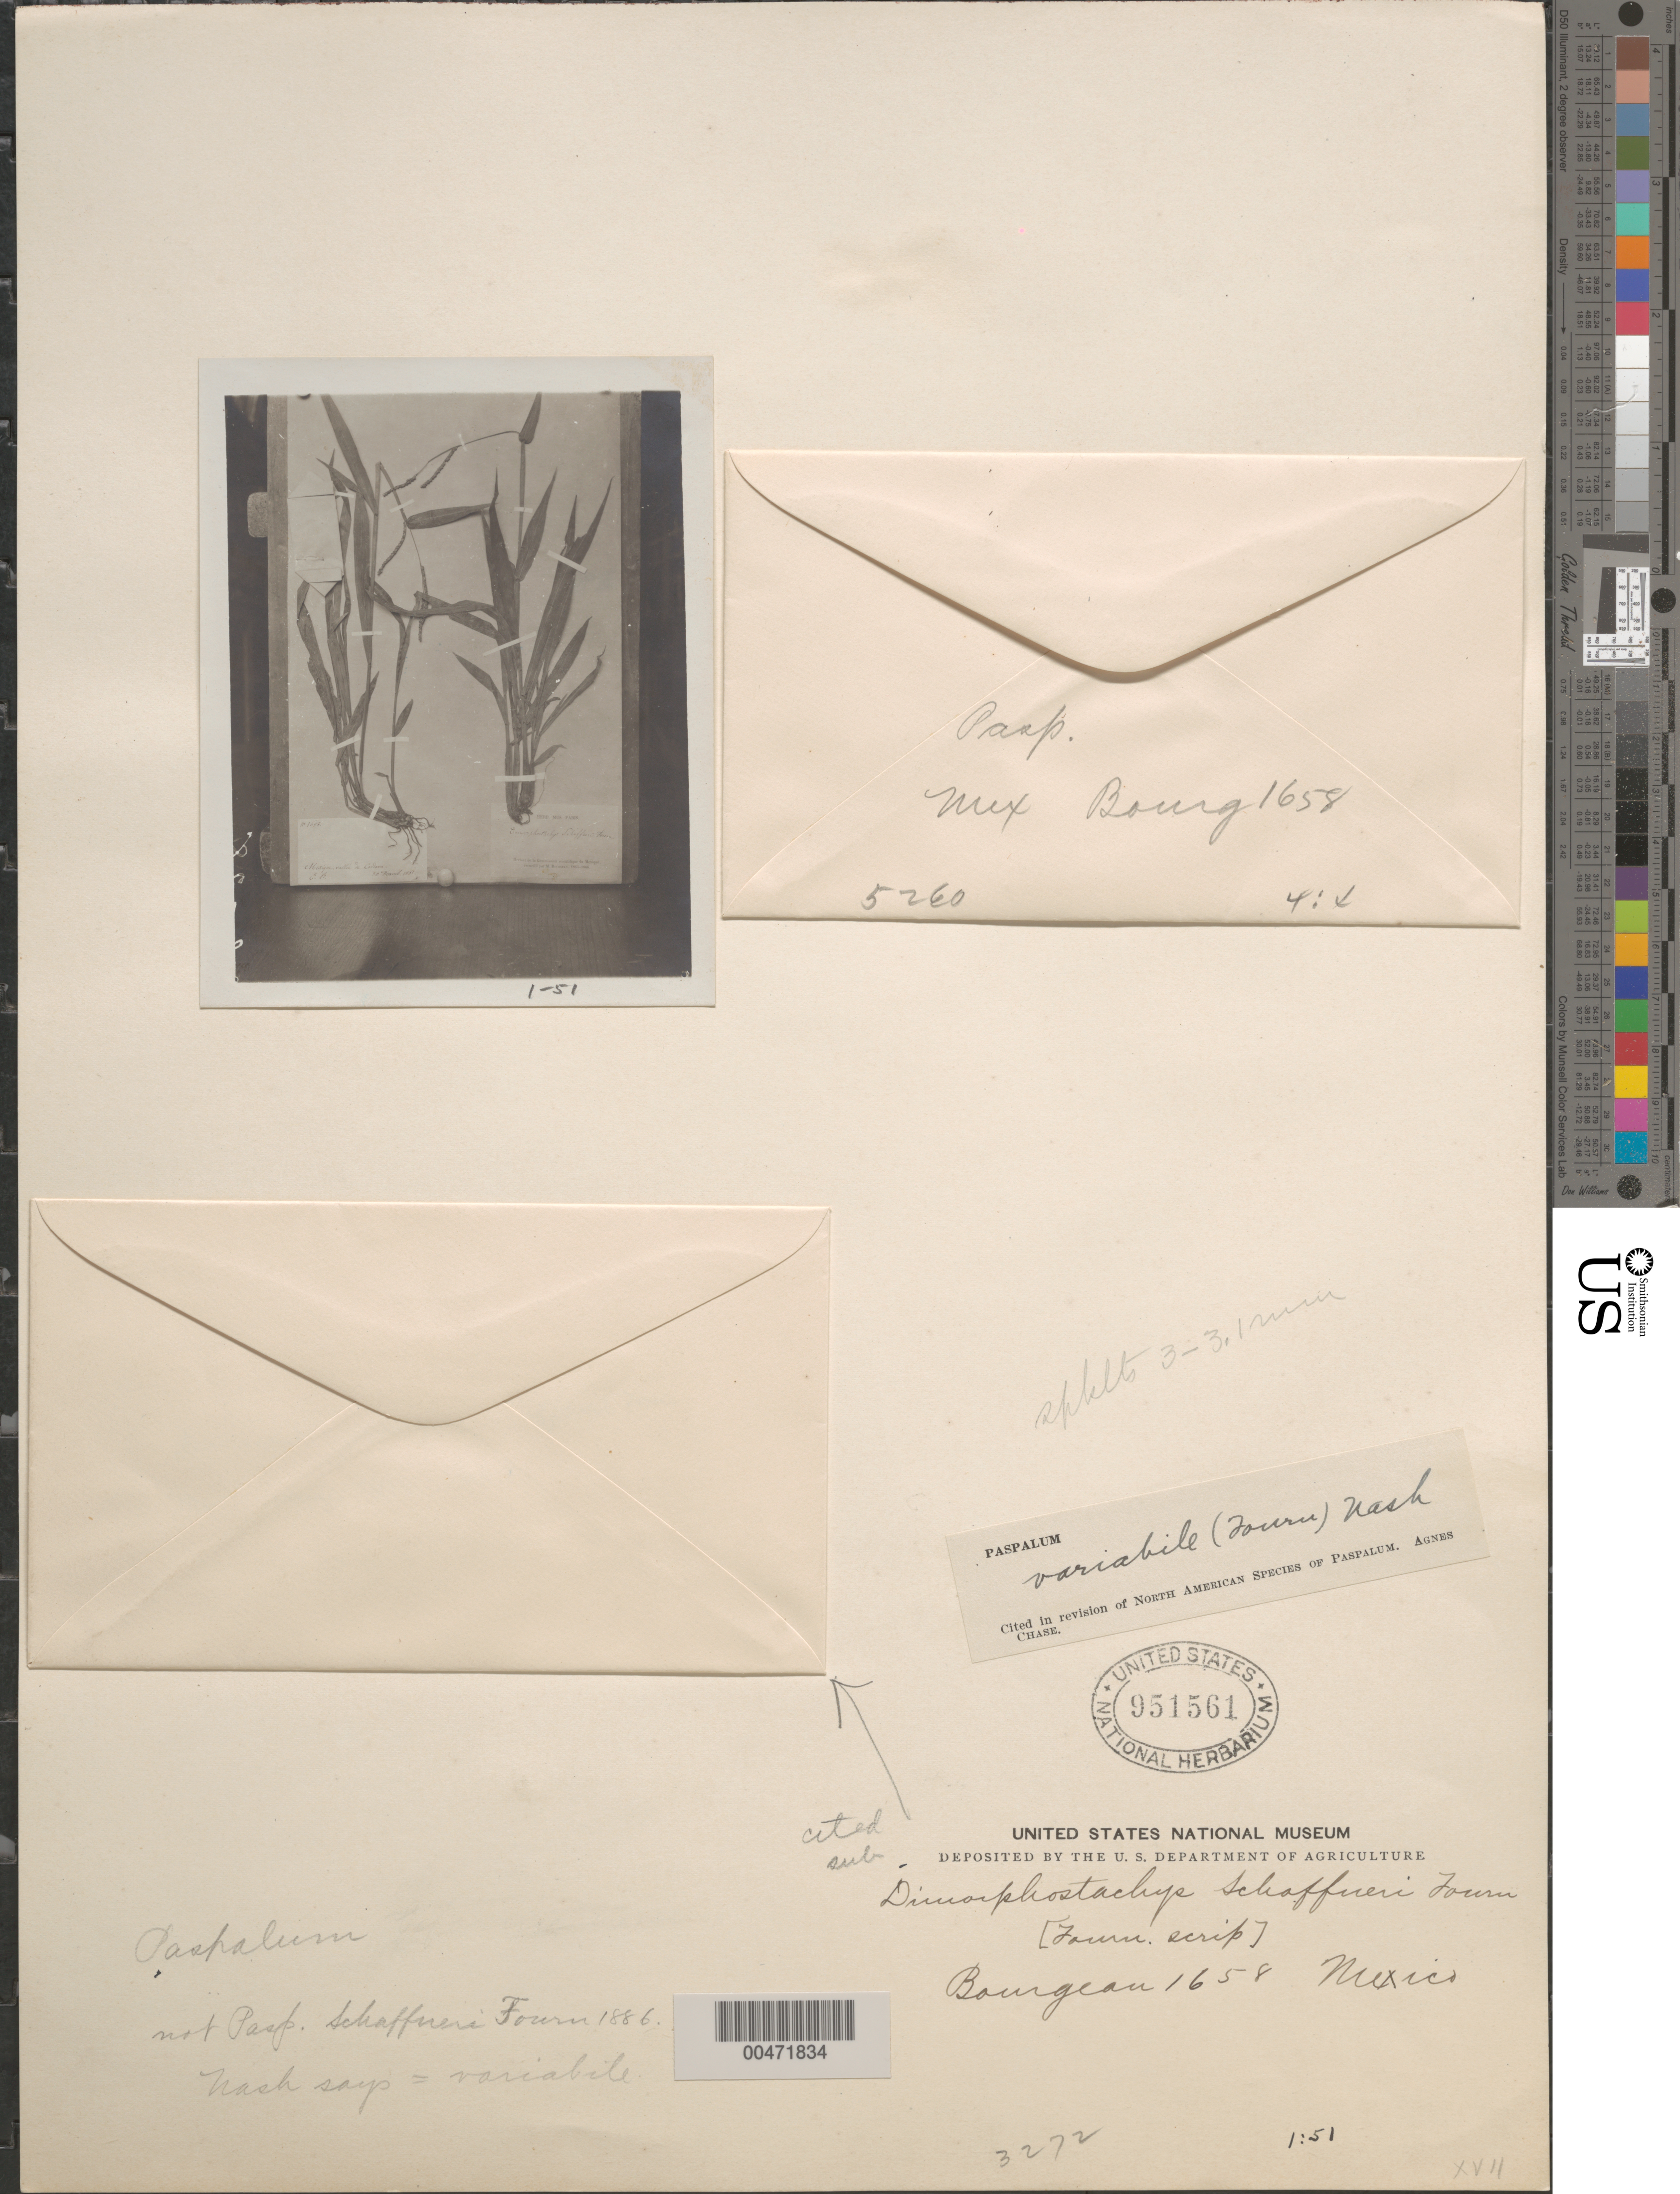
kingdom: Plantae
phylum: Tracheophyta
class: Liliopsida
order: Poales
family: Poaceae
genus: Paspalum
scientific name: Paspalum variabile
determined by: Chase, [M.] Agnes, (US)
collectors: E. Bourgeau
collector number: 1658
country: Mexico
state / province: Jalisco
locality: San Ramon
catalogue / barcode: US 951561